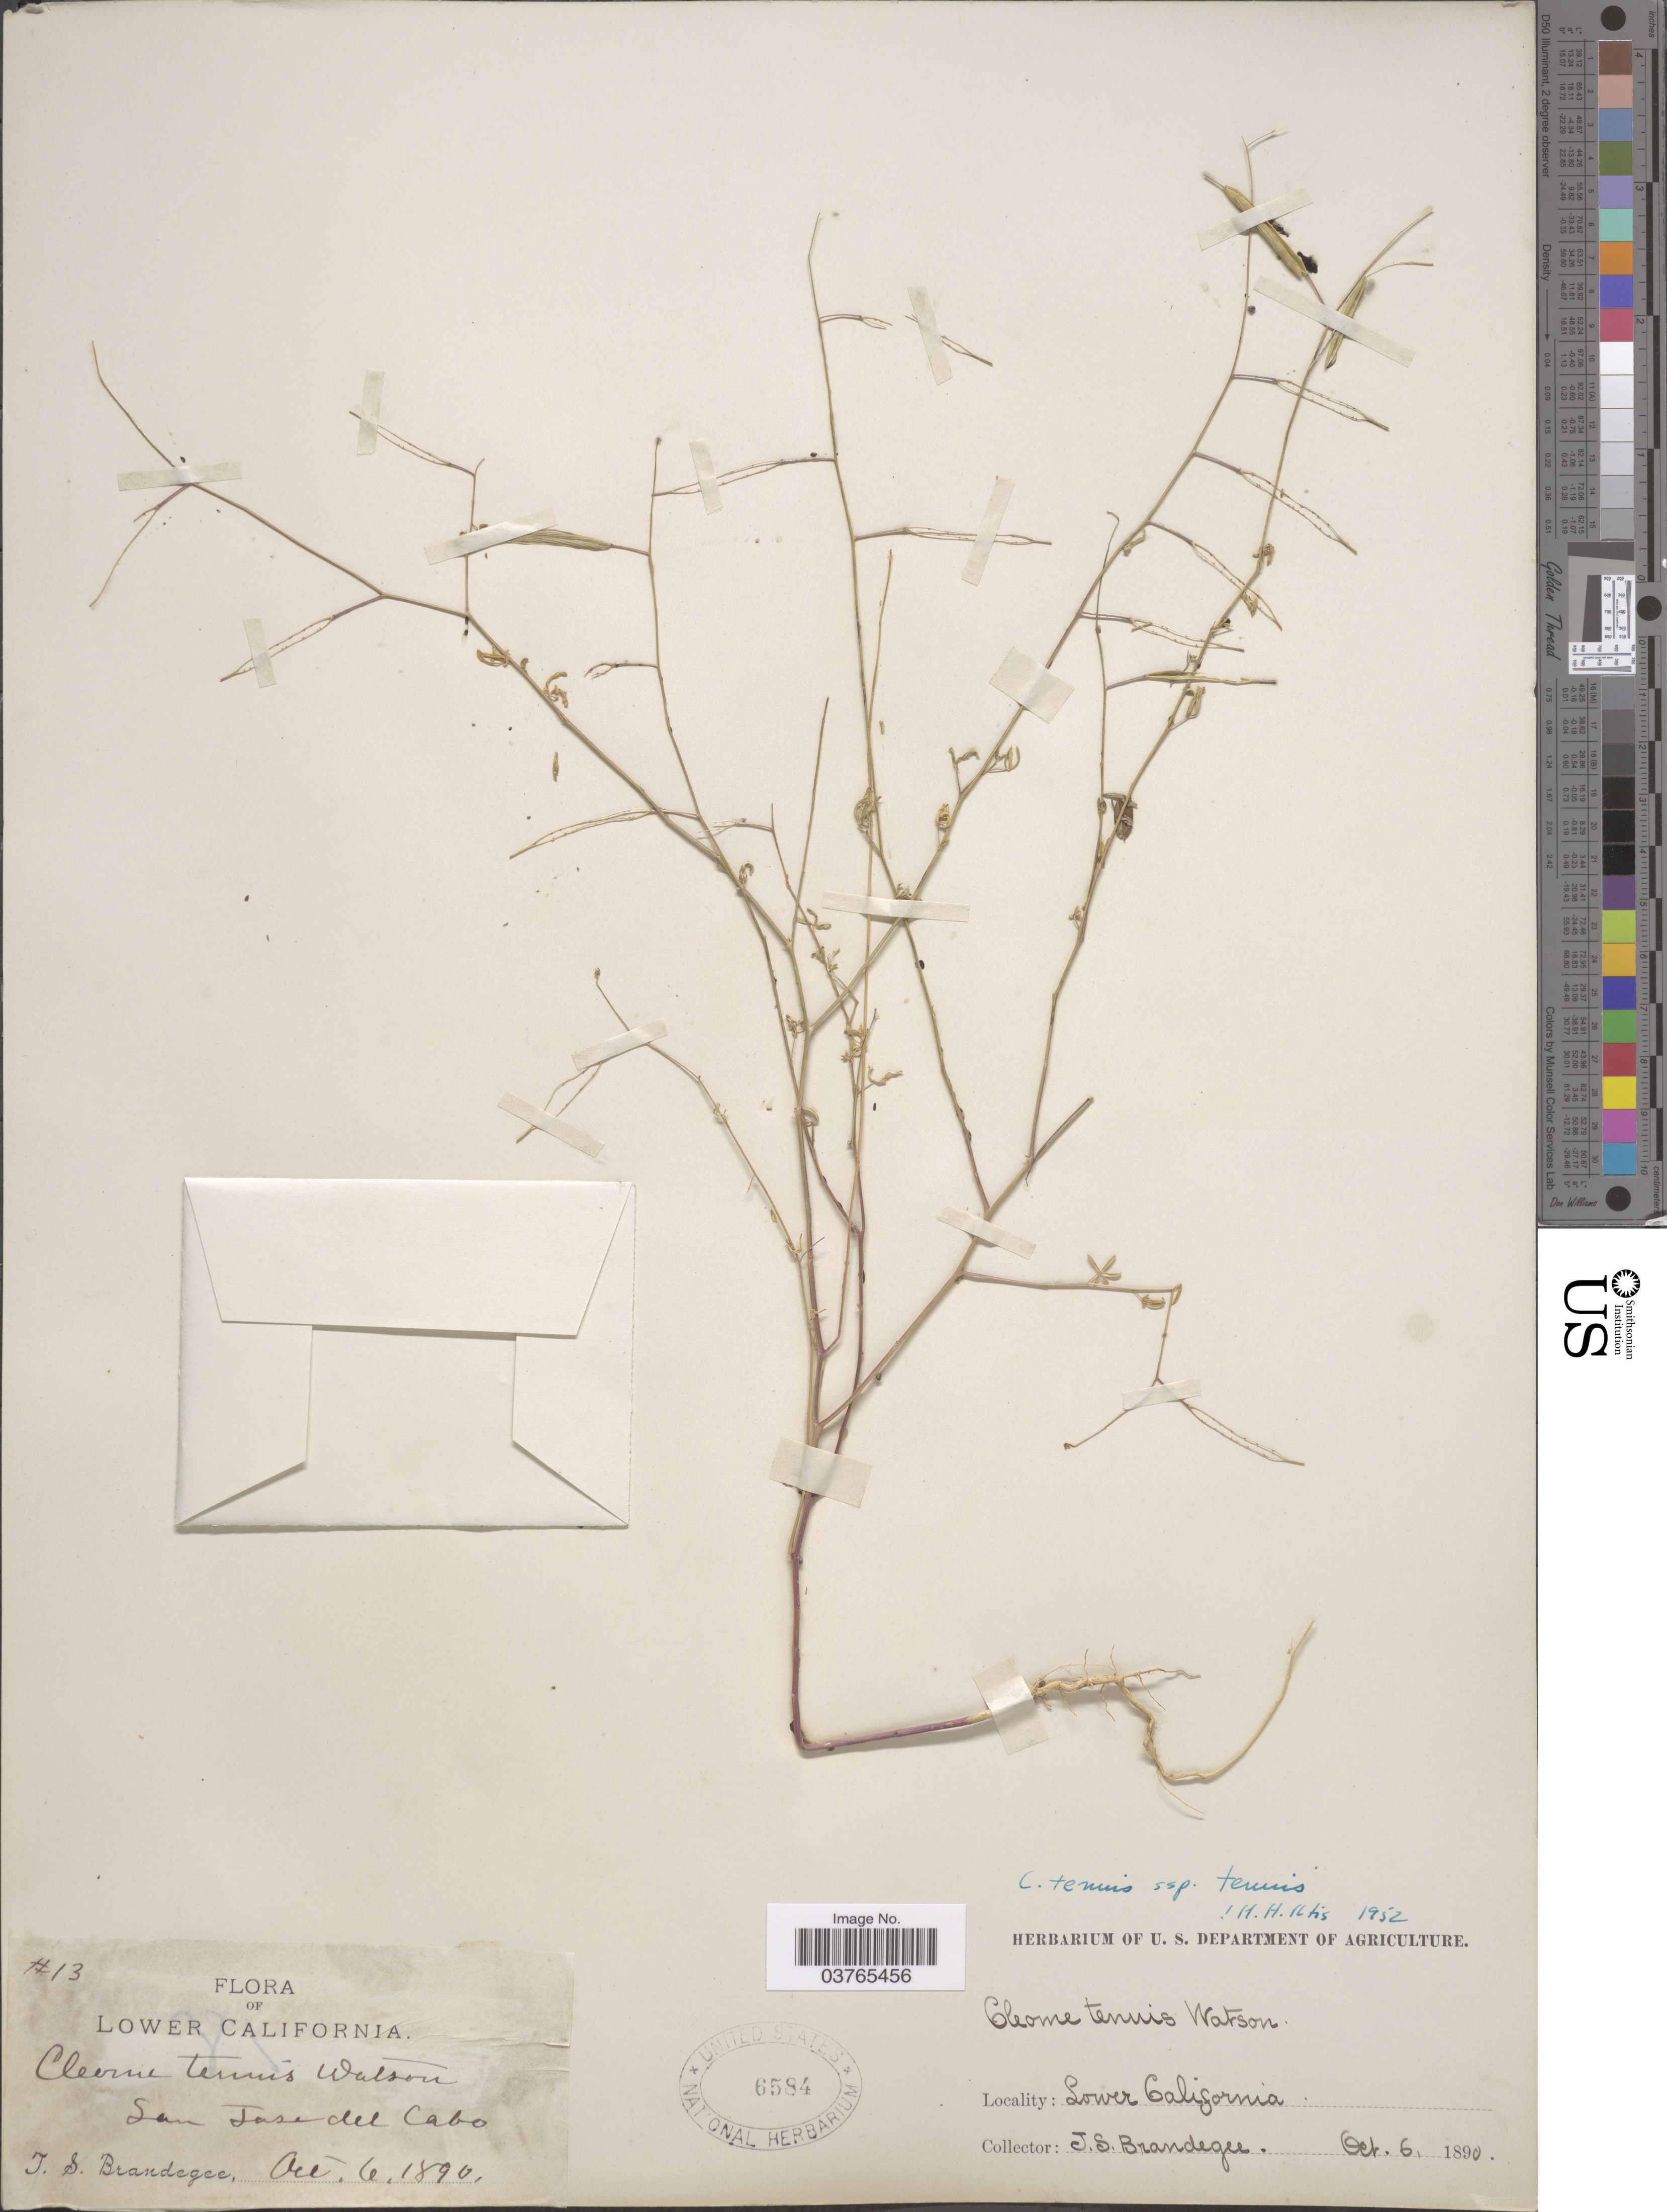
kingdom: Plantae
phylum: Tracheophyta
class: Magnoliopsida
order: Brassicales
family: Cleomaceae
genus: Iltisiella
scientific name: Iltisiella tenuis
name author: (S. Watson) Soares Neto & Roalson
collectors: J. S. Brandegee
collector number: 13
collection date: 1890-10-06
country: Mexico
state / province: Baja California Sur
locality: Lower California. San Jose del Cabo.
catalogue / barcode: US 6584